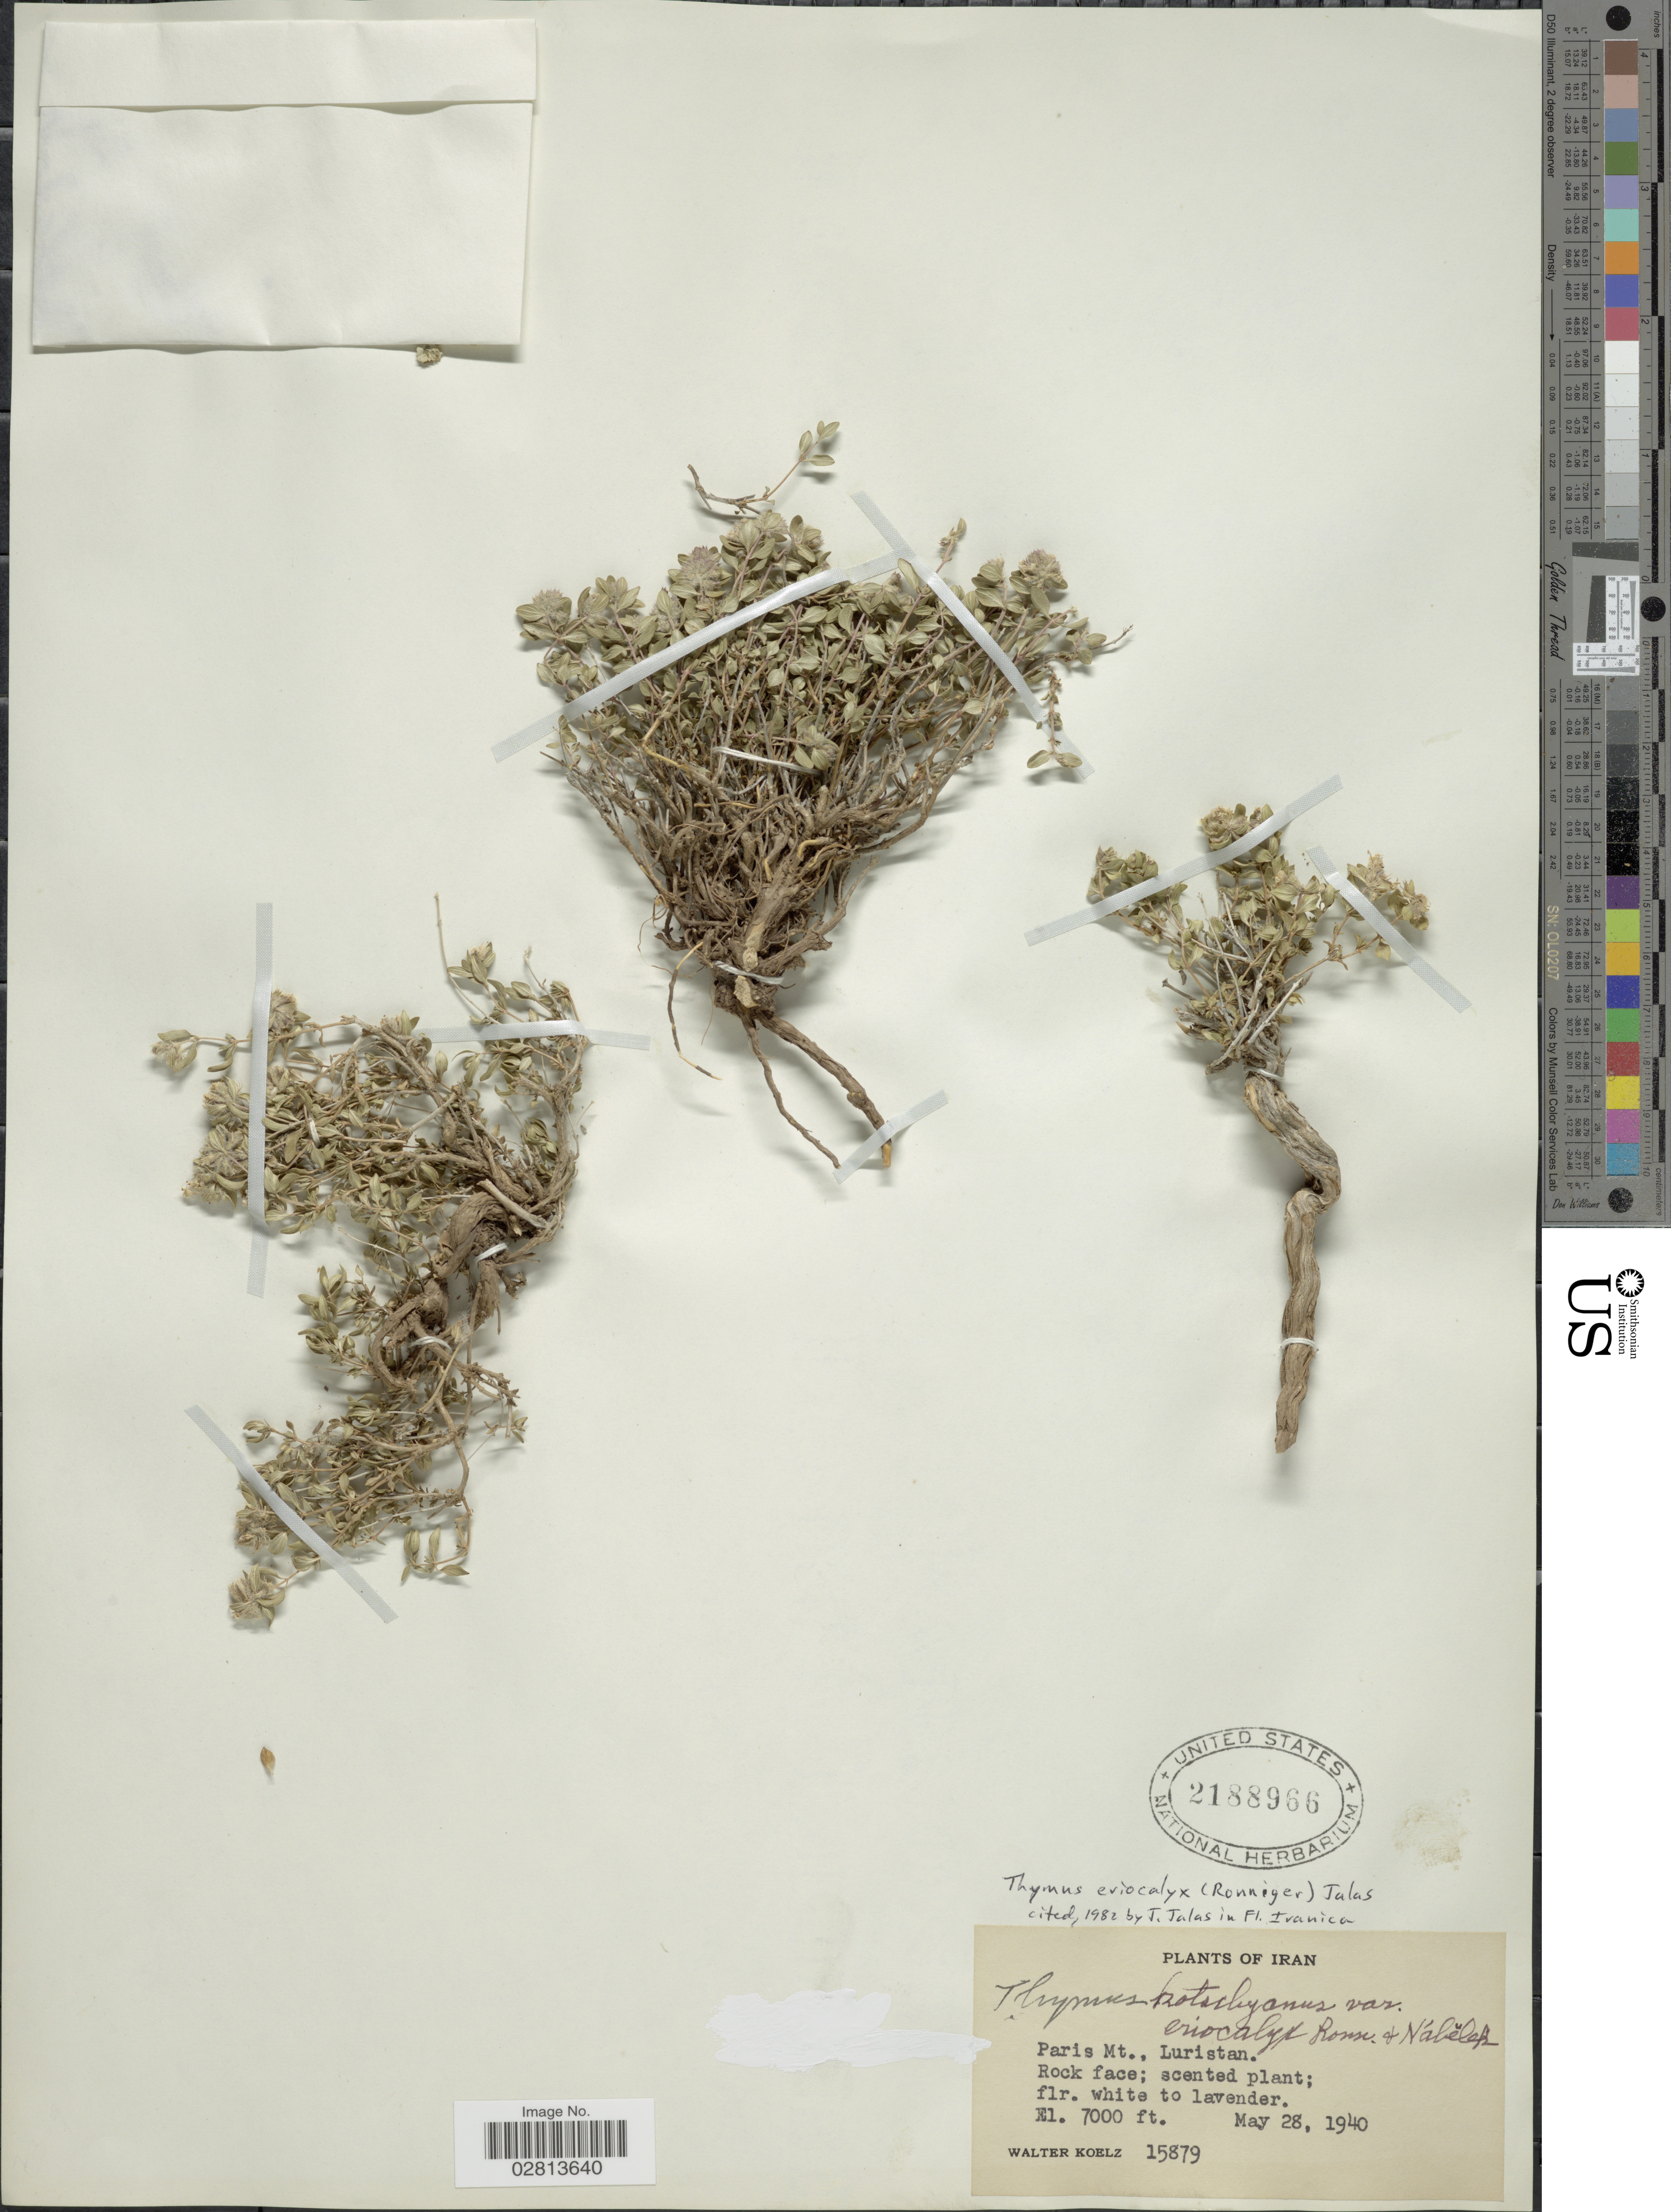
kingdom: Plantae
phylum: Tracheophyta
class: Magnoliopsida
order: Lamiales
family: Lamiaceae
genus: Thymus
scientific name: Thymus eriocalyx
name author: (Ronniger) Jalas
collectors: W. N. Koelz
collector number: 15879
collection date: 1940-05-28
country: Iran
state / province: Lorestan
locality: Paris Mt., Luristan.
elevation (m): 2134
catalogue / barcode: US 2188966